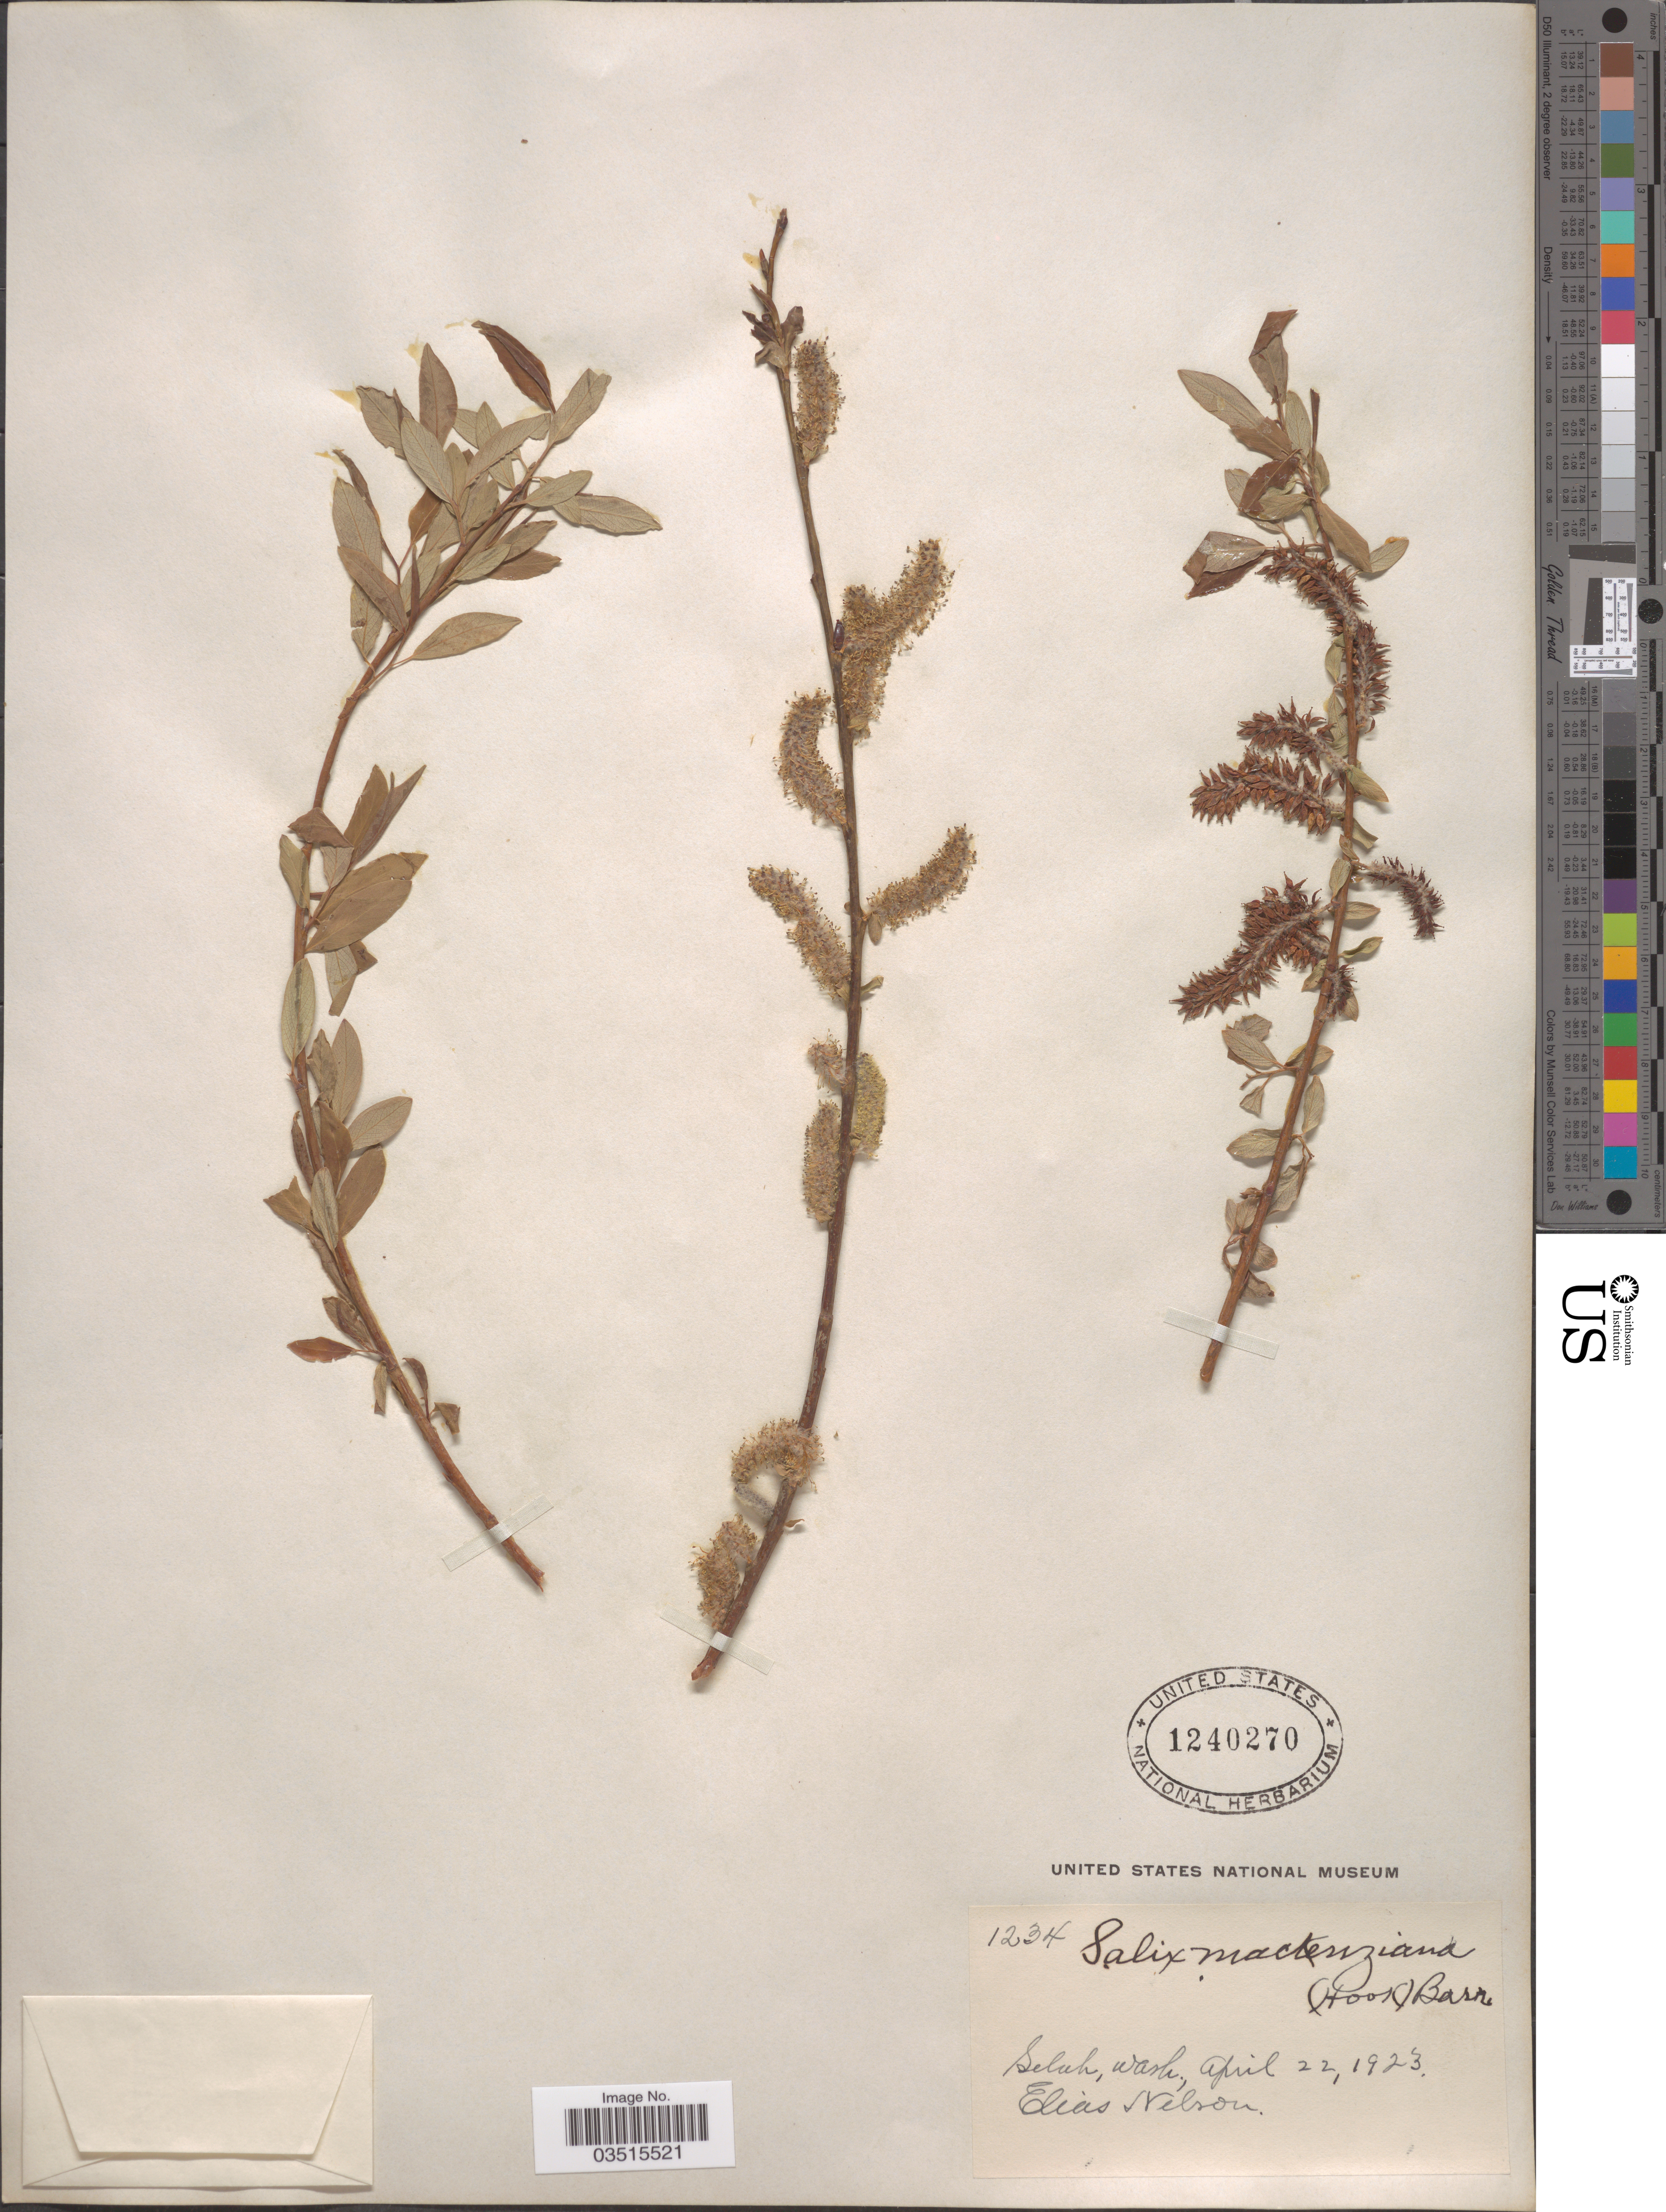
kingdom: Plantae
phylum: Tracheophyta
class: Magnoliopsida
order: Malpighiales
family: Salicaceae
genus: Salix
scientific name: Salix mackenziana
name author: (Hook.) Barratt ex Hook.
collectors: E. Nelson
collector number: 1234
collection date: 1923-04-22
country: United States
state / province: Washington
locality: Selah.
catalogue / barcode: US 1240270